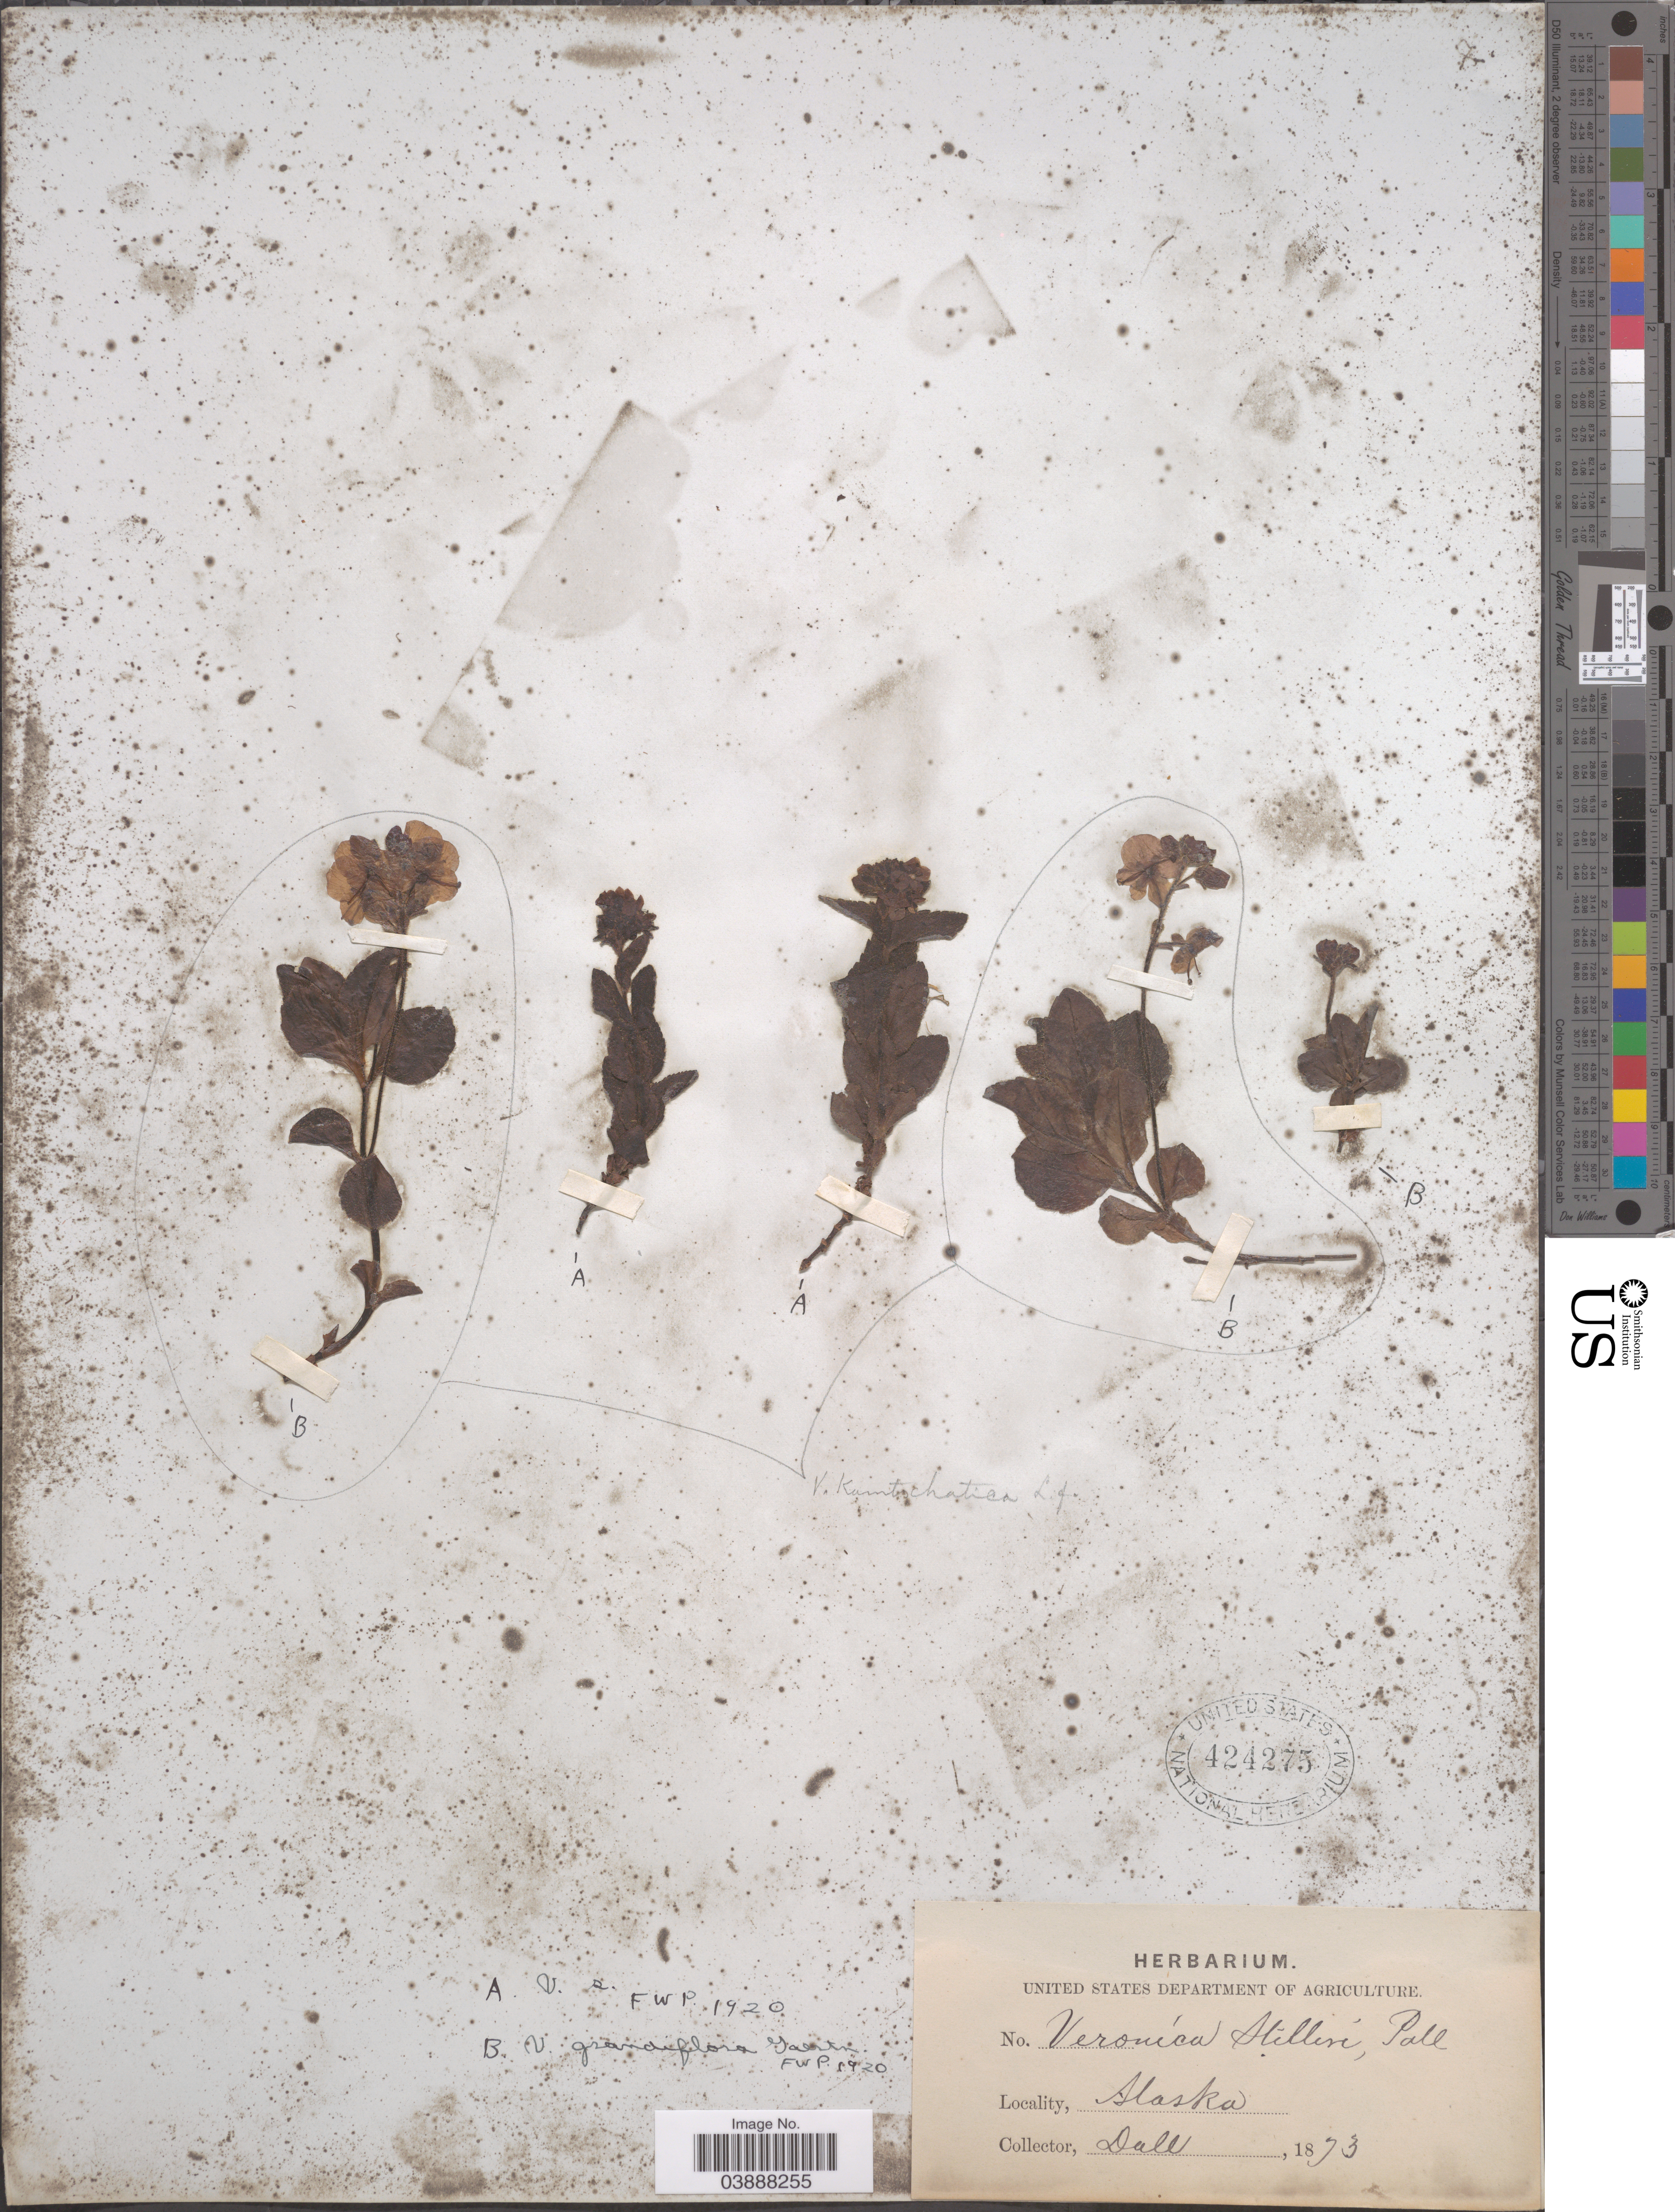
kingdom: Plantae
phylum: Tracheophyta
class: Magnoliopsida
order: Lamiales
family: Plantaginaceae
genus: Veronica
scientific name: Veronica stelleri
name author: Pall.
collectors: -. Dall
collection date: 1873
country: United States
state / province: Alaska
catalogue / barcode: US 424275